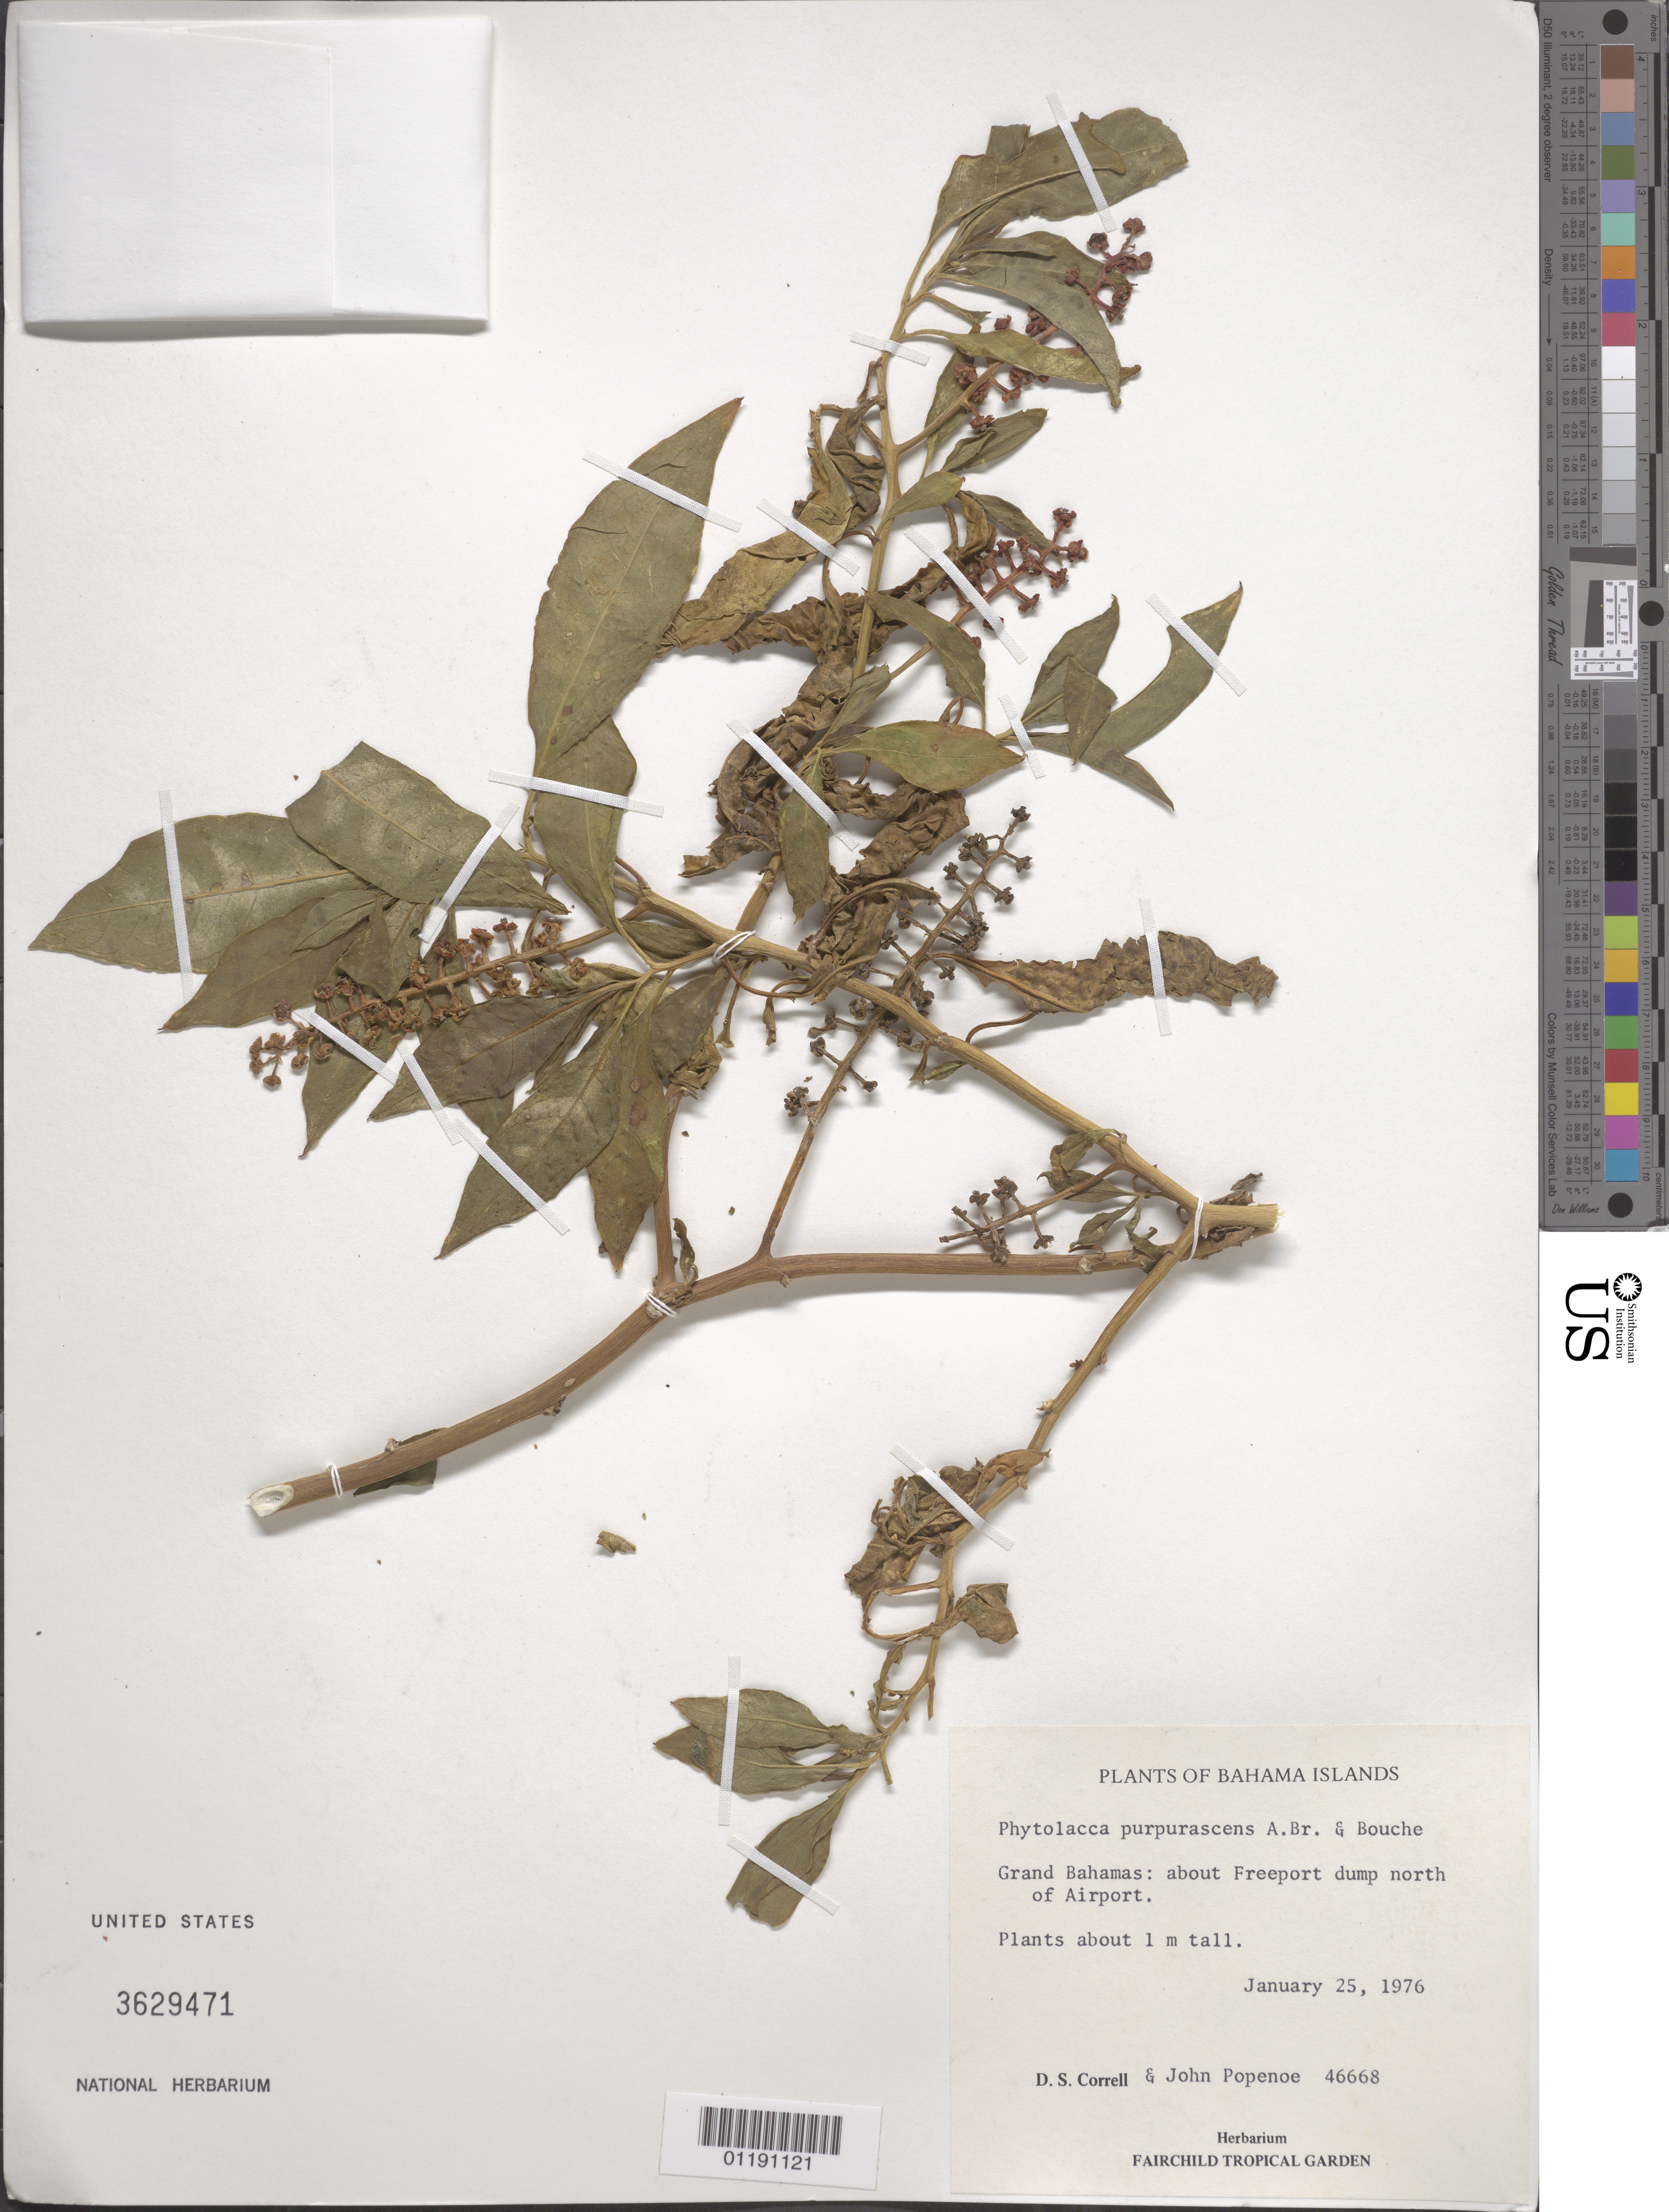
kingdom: Plantae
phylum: Tracheophyta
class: Magnoliopsida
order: Caryophyllales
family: Phytolaccaceae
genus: Phytolacca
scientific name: Phytolacca purpurascens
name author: A. Braun & C.D. Bouché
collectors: D. S. Correll & J. Popenoe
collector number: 46668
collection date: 1976-01-25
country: Bahamas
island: Grand Bahama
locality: About Freeport dump N of Airport.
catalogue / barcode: US 3629471